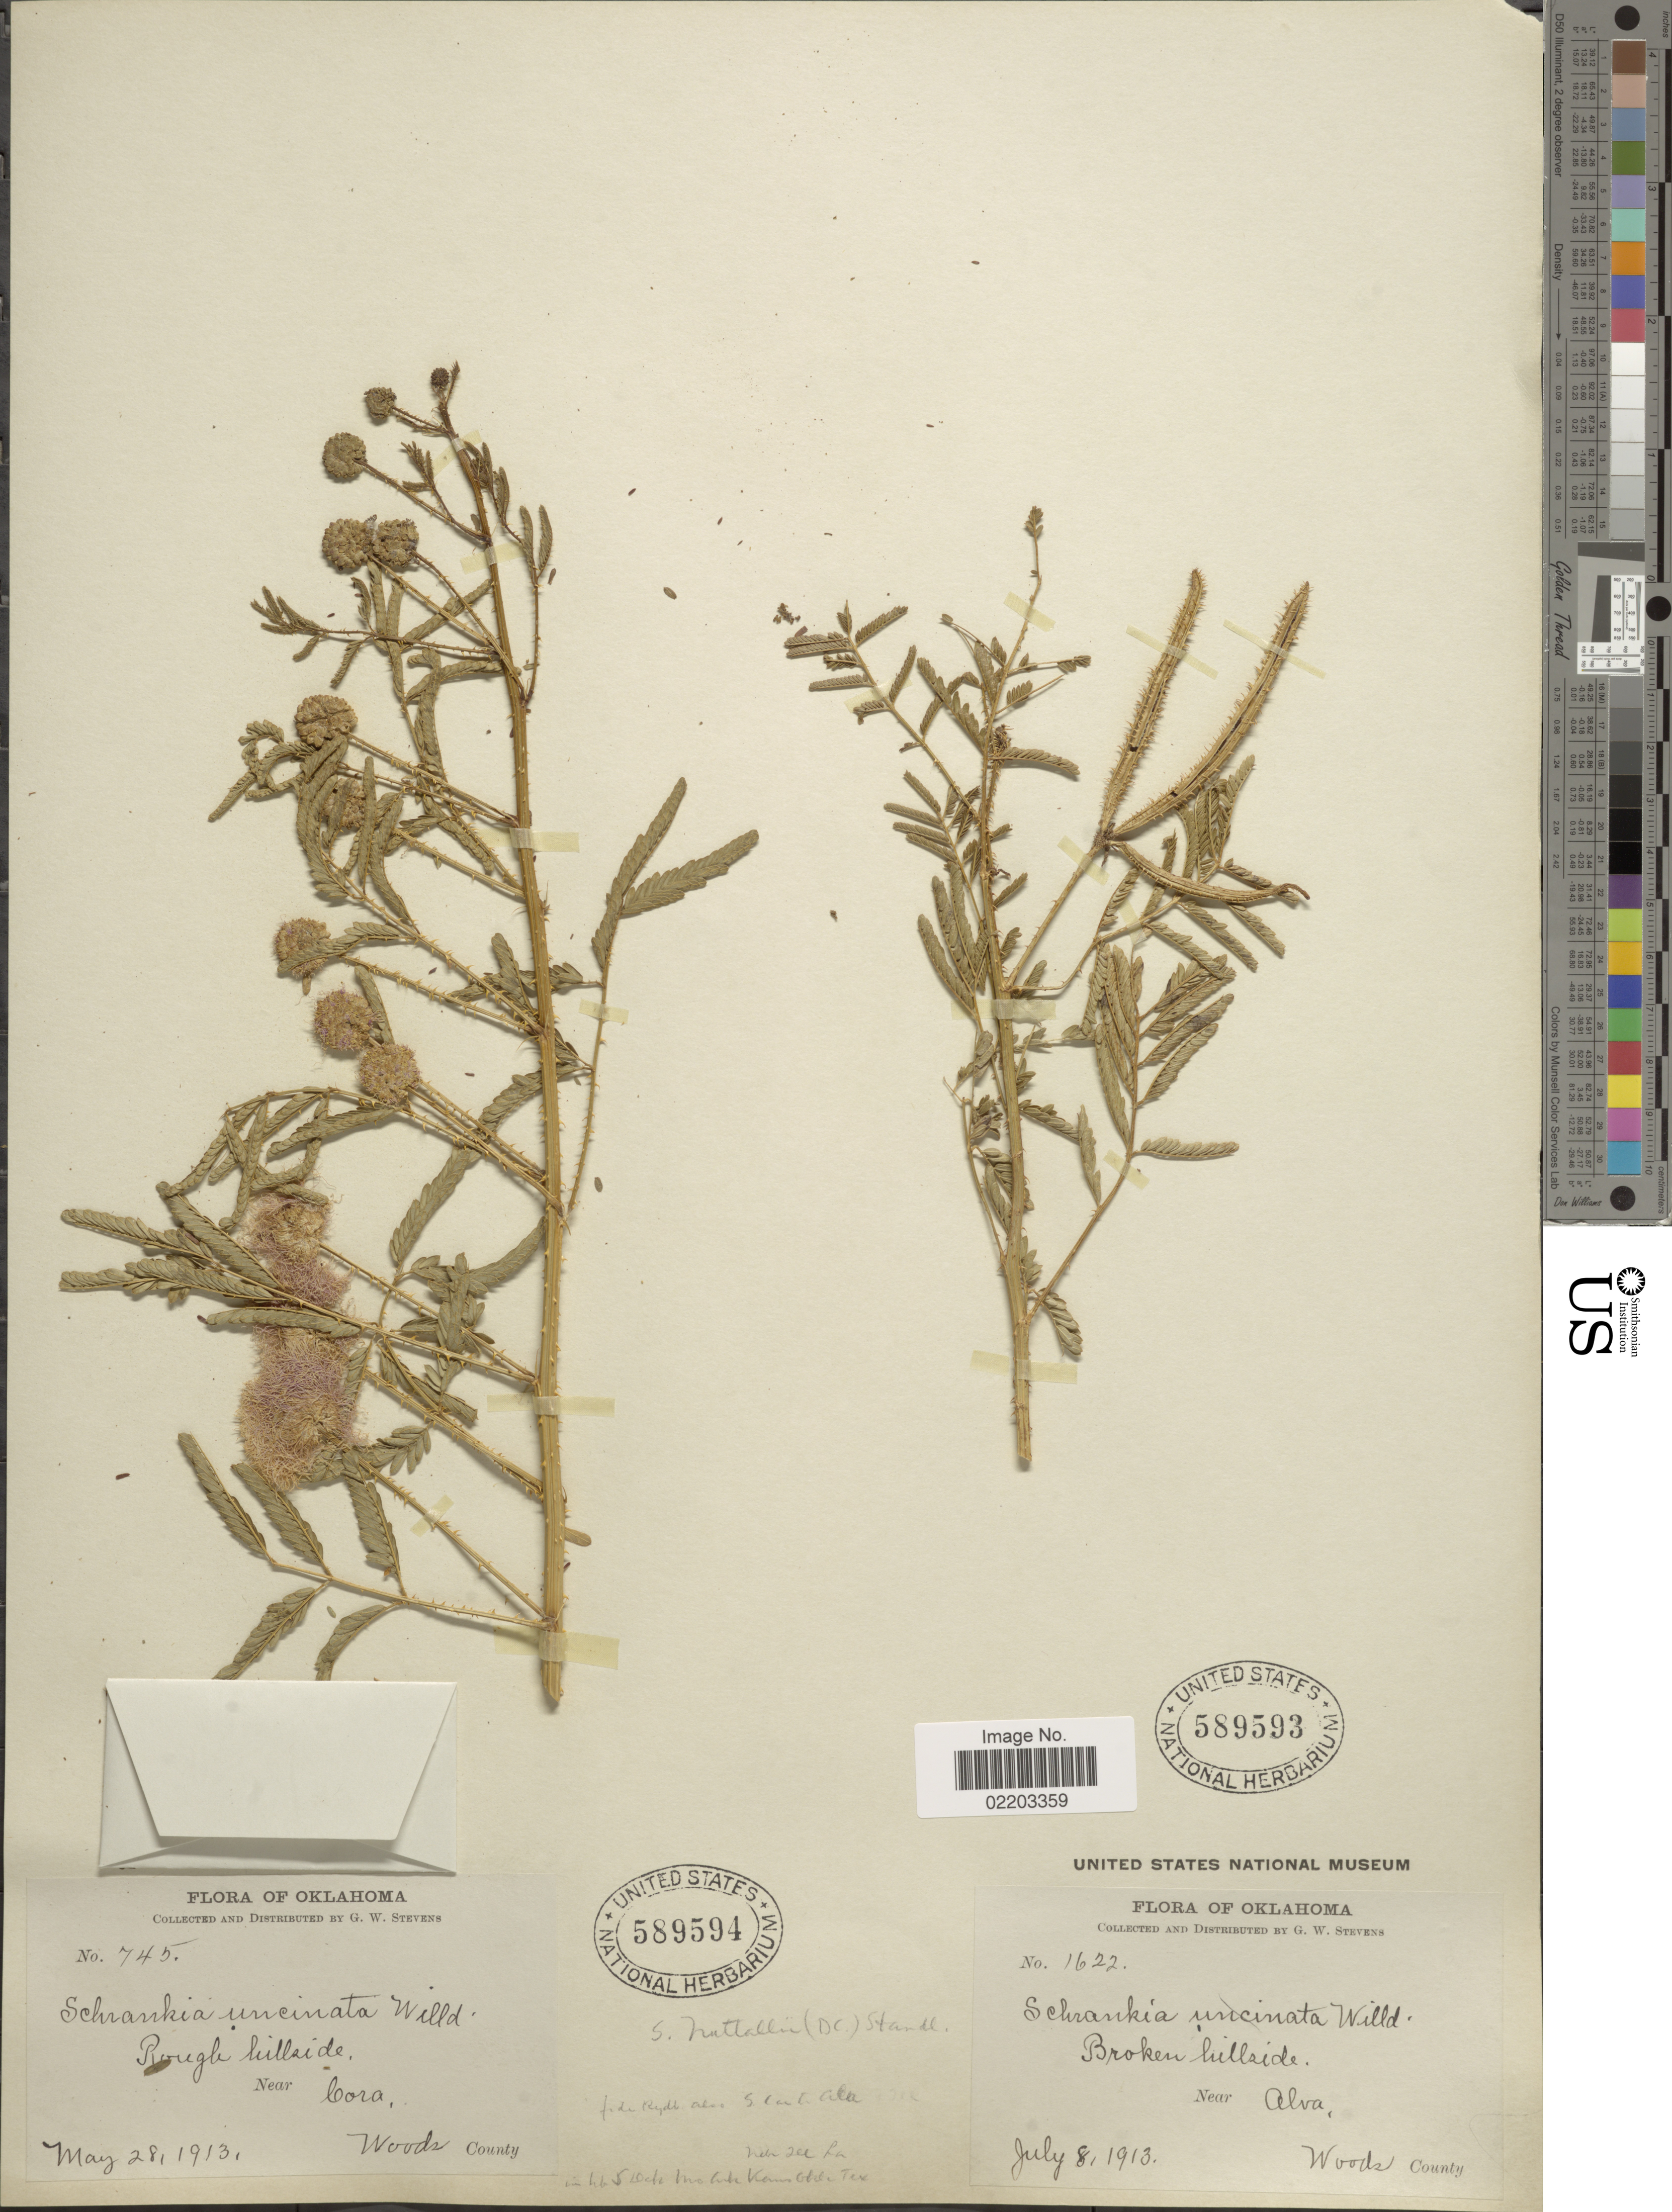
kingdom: Plantae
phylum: Tracheophyta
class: Magnoliopsida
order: Fabales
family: Fabaceae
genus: Mimosa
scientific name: Mimosa nuttallii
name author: (DC.) B.L. Turner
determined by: Strong, M. T., (US), Smithsonian Institution - National Museum of Natural History (UNITED STATES)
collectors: G. W. Stevens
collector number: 745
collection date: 1913-05-28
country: United States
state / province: Oklahoma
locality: Rough hillside, Near Cora, Woods County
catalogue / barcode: US 589594